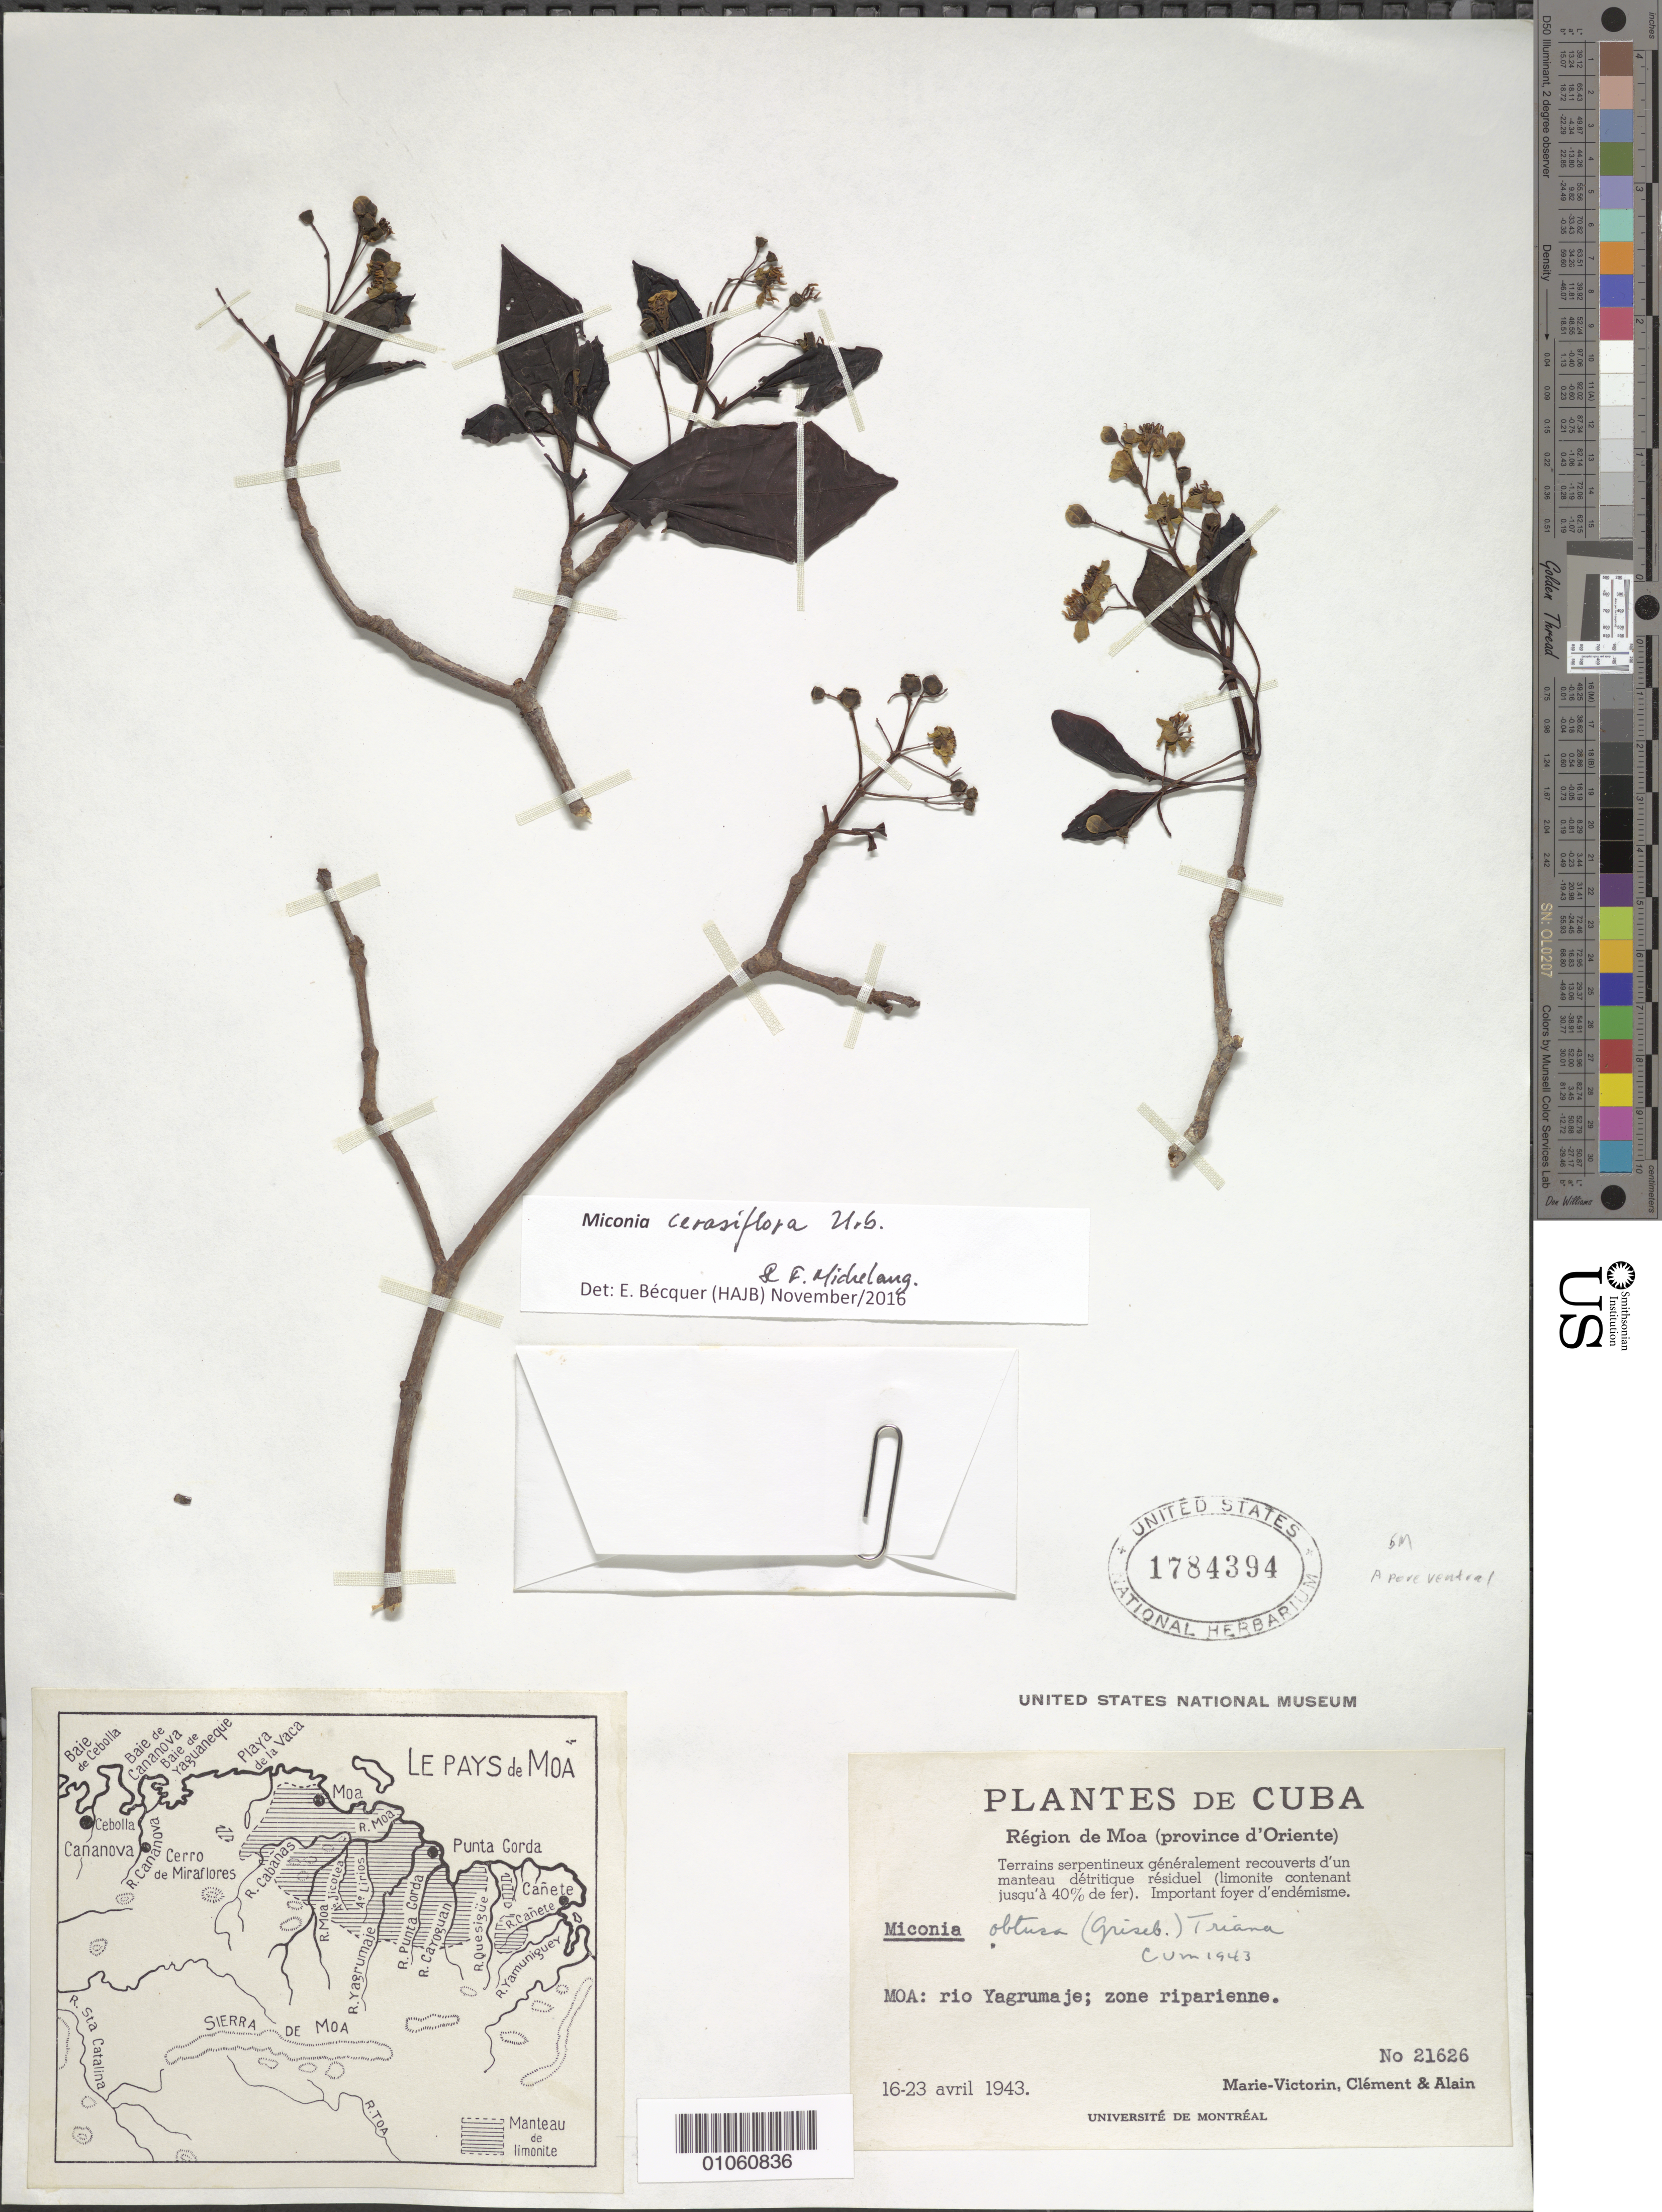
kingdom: Plantae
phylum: Tracheophyta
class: Magnoliopsida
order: Myrtales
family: Melastomataceae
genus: Miconia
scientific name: Miconia cerasiflora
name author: Urb.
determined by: Bécquer Granados, E. R.; Michelangeli, F. A.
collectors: Fr. Marie-Victorin, Bro. Clemente & A. H. Liogier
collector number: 21626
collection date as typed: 16 Apr 1943 to 23 Apr 1943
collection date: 1943-04-16/1943-04-23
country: Cuba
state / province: Holguín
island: Cuba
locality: Region Moa, Río Yagrumaje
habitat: Zone riparienne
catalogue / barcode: US 1784394